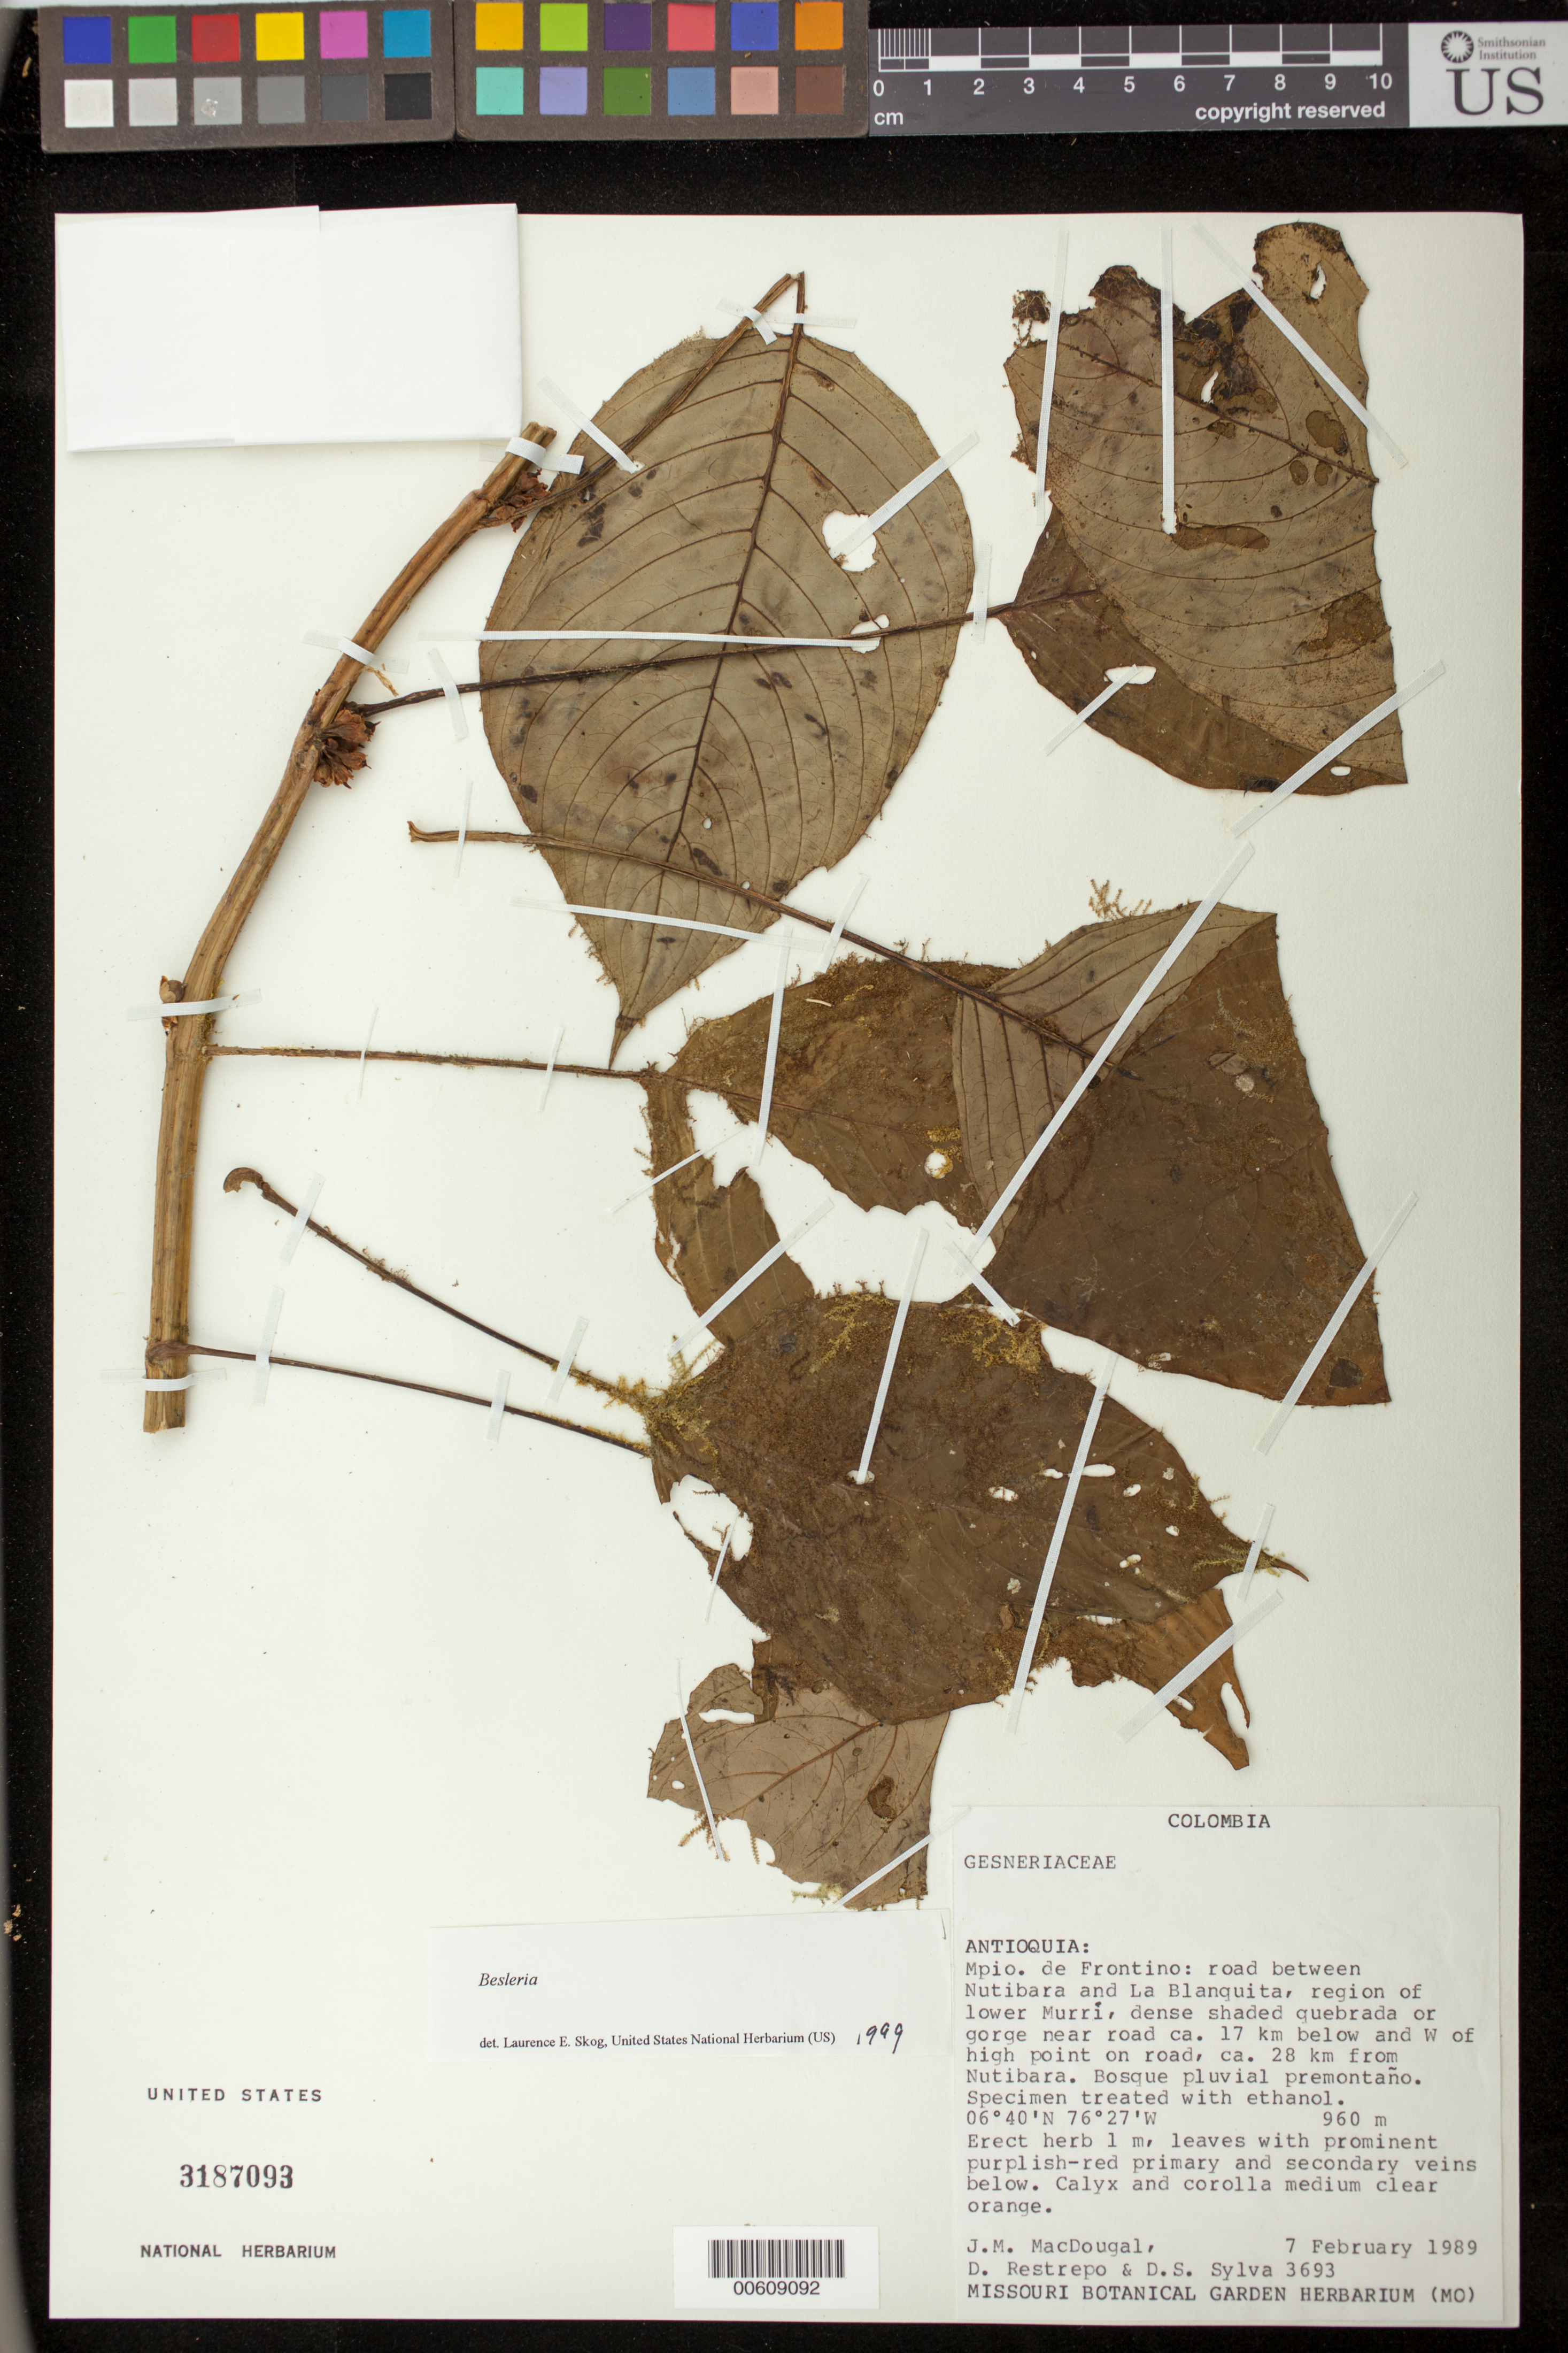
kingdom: Plantae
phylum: Tracheophyta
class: Magnoliopsida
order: Lamiales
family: Gesneriaceae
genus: Besleria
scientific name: Besleria sp.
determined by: Skog, Laurence E.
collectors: J. M. MacDougal, D. Restrepo & D. Sylva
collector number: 3693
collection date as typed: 07 Feb 1989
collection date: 1989-02-07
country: Colombia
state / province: Antioquia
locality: Mpio. de Frontino: road between Nutibara and La Blanquita, region of lower Murrí, ca. 9 km below and W of highpoint on road, ca. 28 km from Nutibara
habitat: Dense shaded quebrada or gorge near road; bosque pluvial premontano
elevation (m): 960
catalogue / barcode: US 3187093